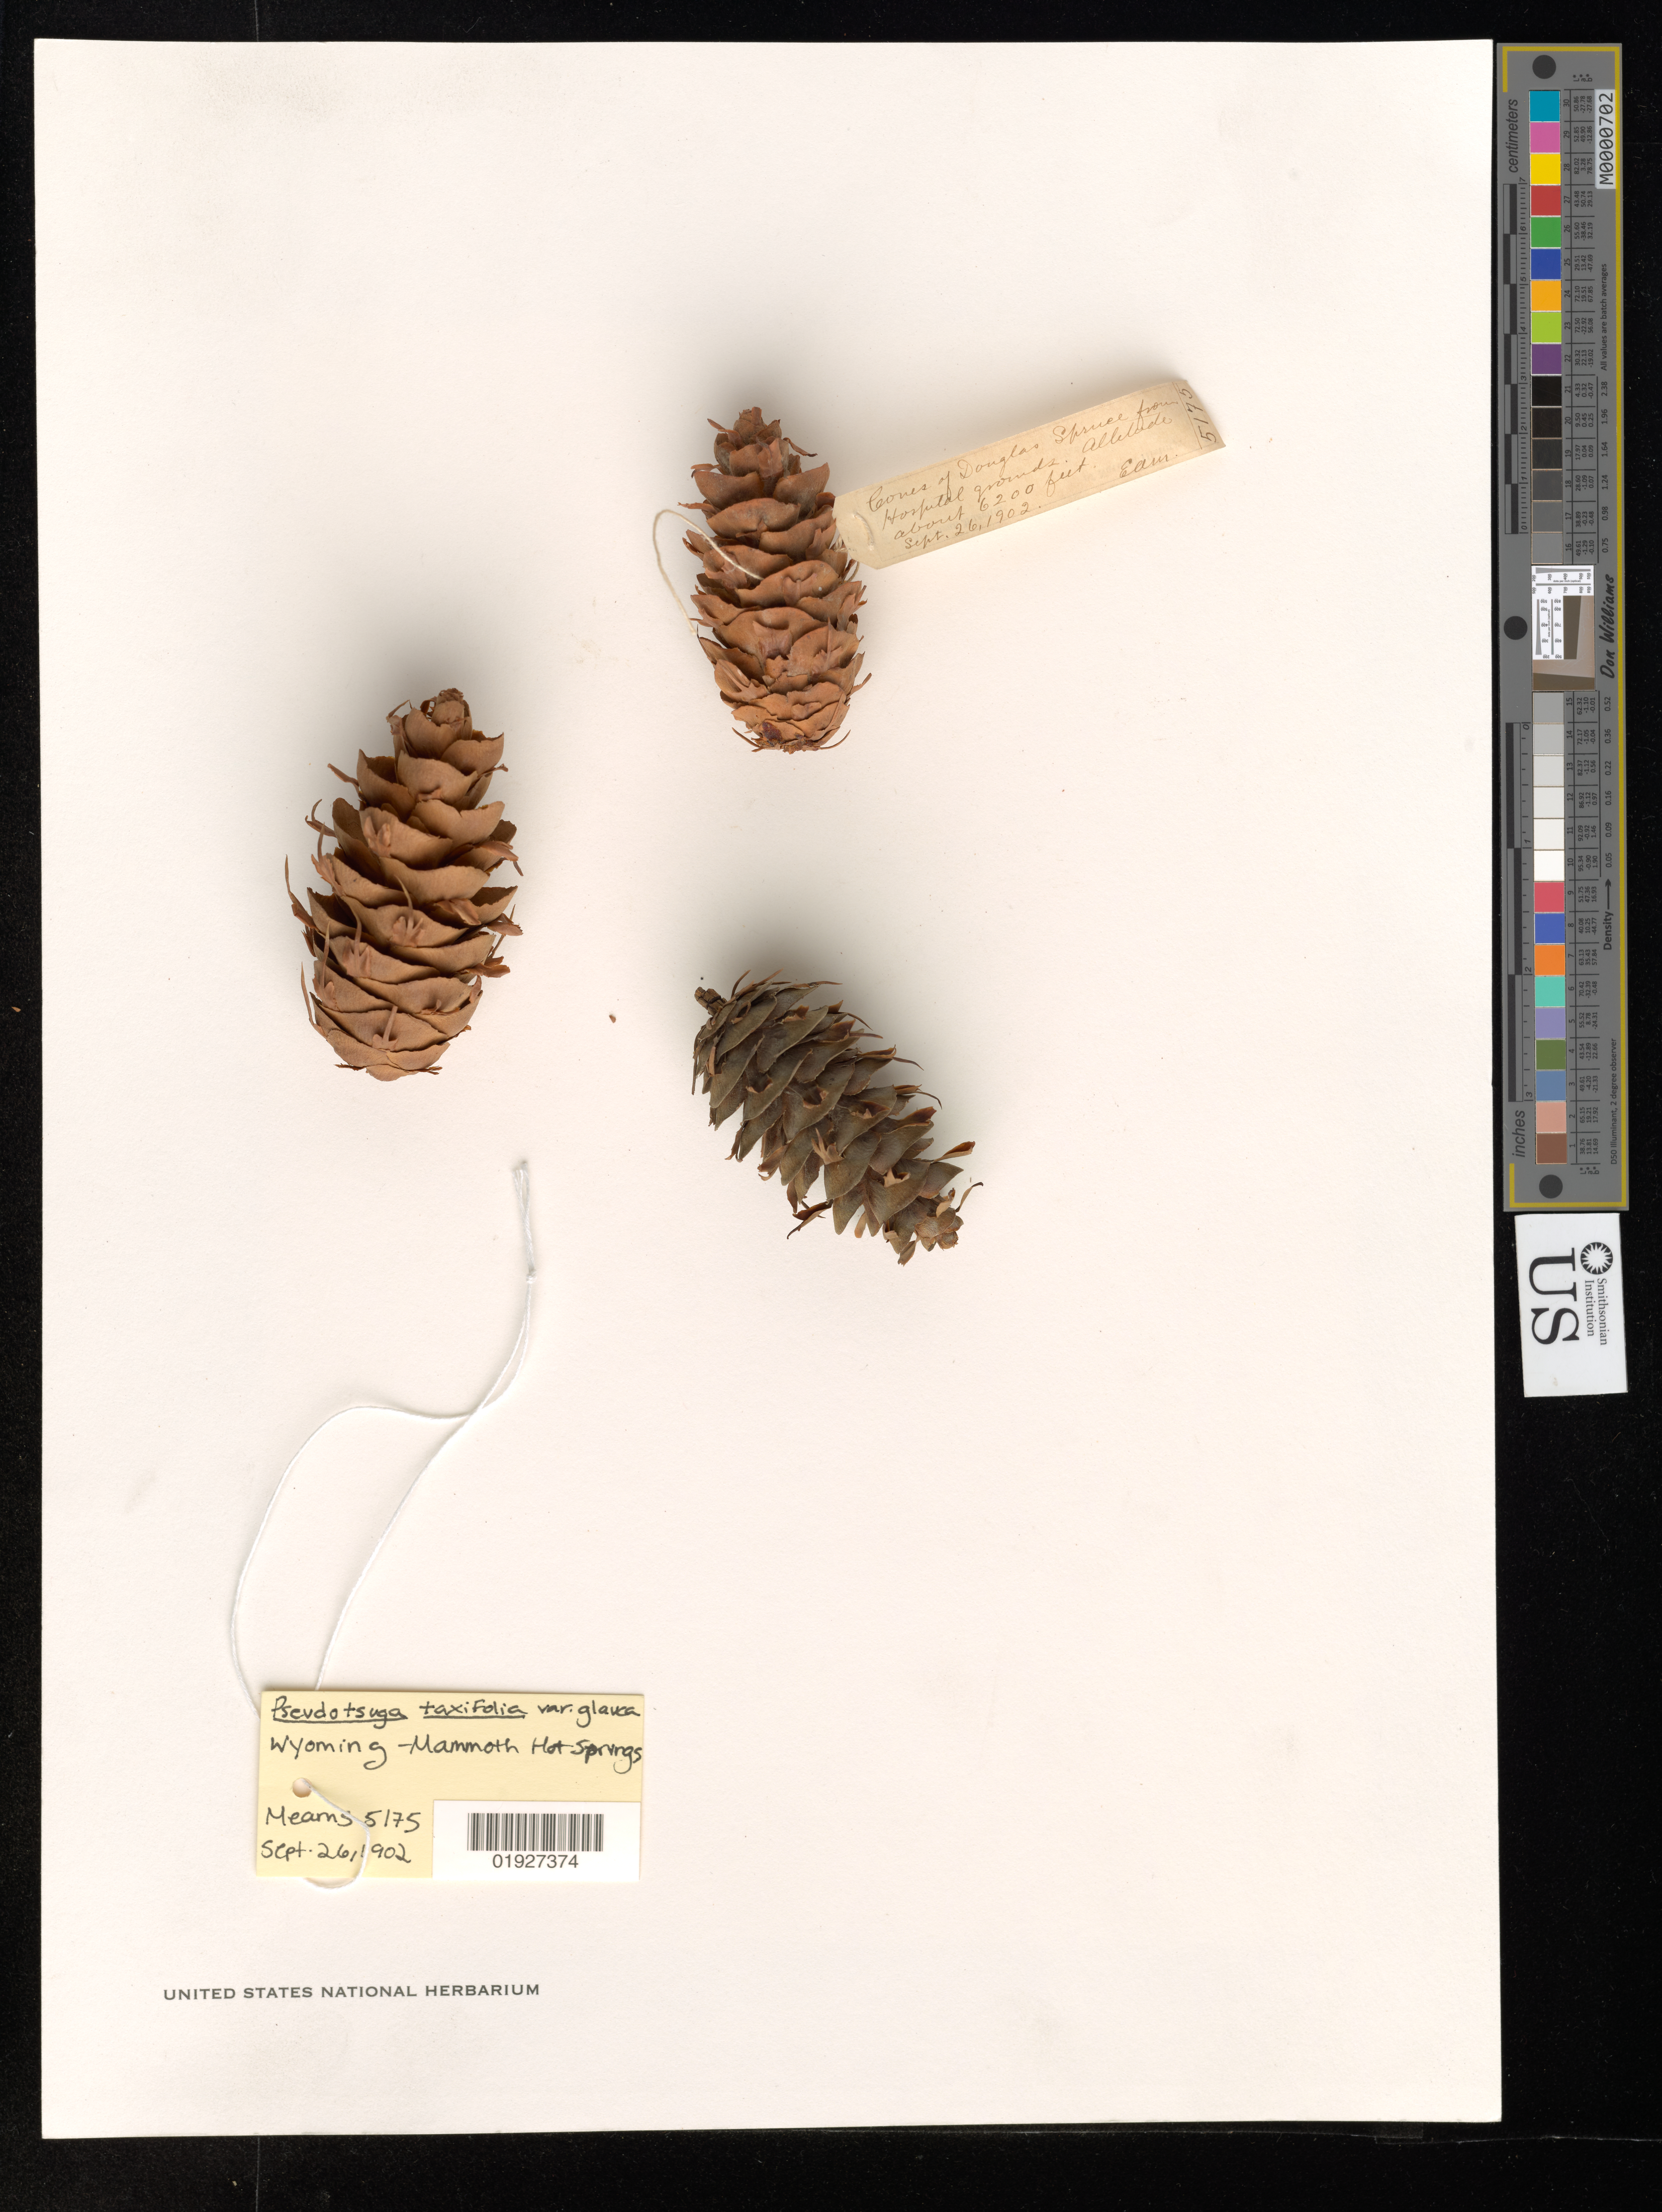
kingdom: Plantae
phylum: Tracheophyta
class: Pinopsida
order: Pinales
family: Pinaceae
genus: Pseudotsuga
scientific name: Pseudotsuga taxifolia var. glauca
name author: Sudw.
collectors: E. A. Mearns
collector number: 5175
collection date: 1902-09-26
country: United States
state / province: Wyoming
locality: Mammoth Hot Springs, hospital grounds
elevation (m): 1890